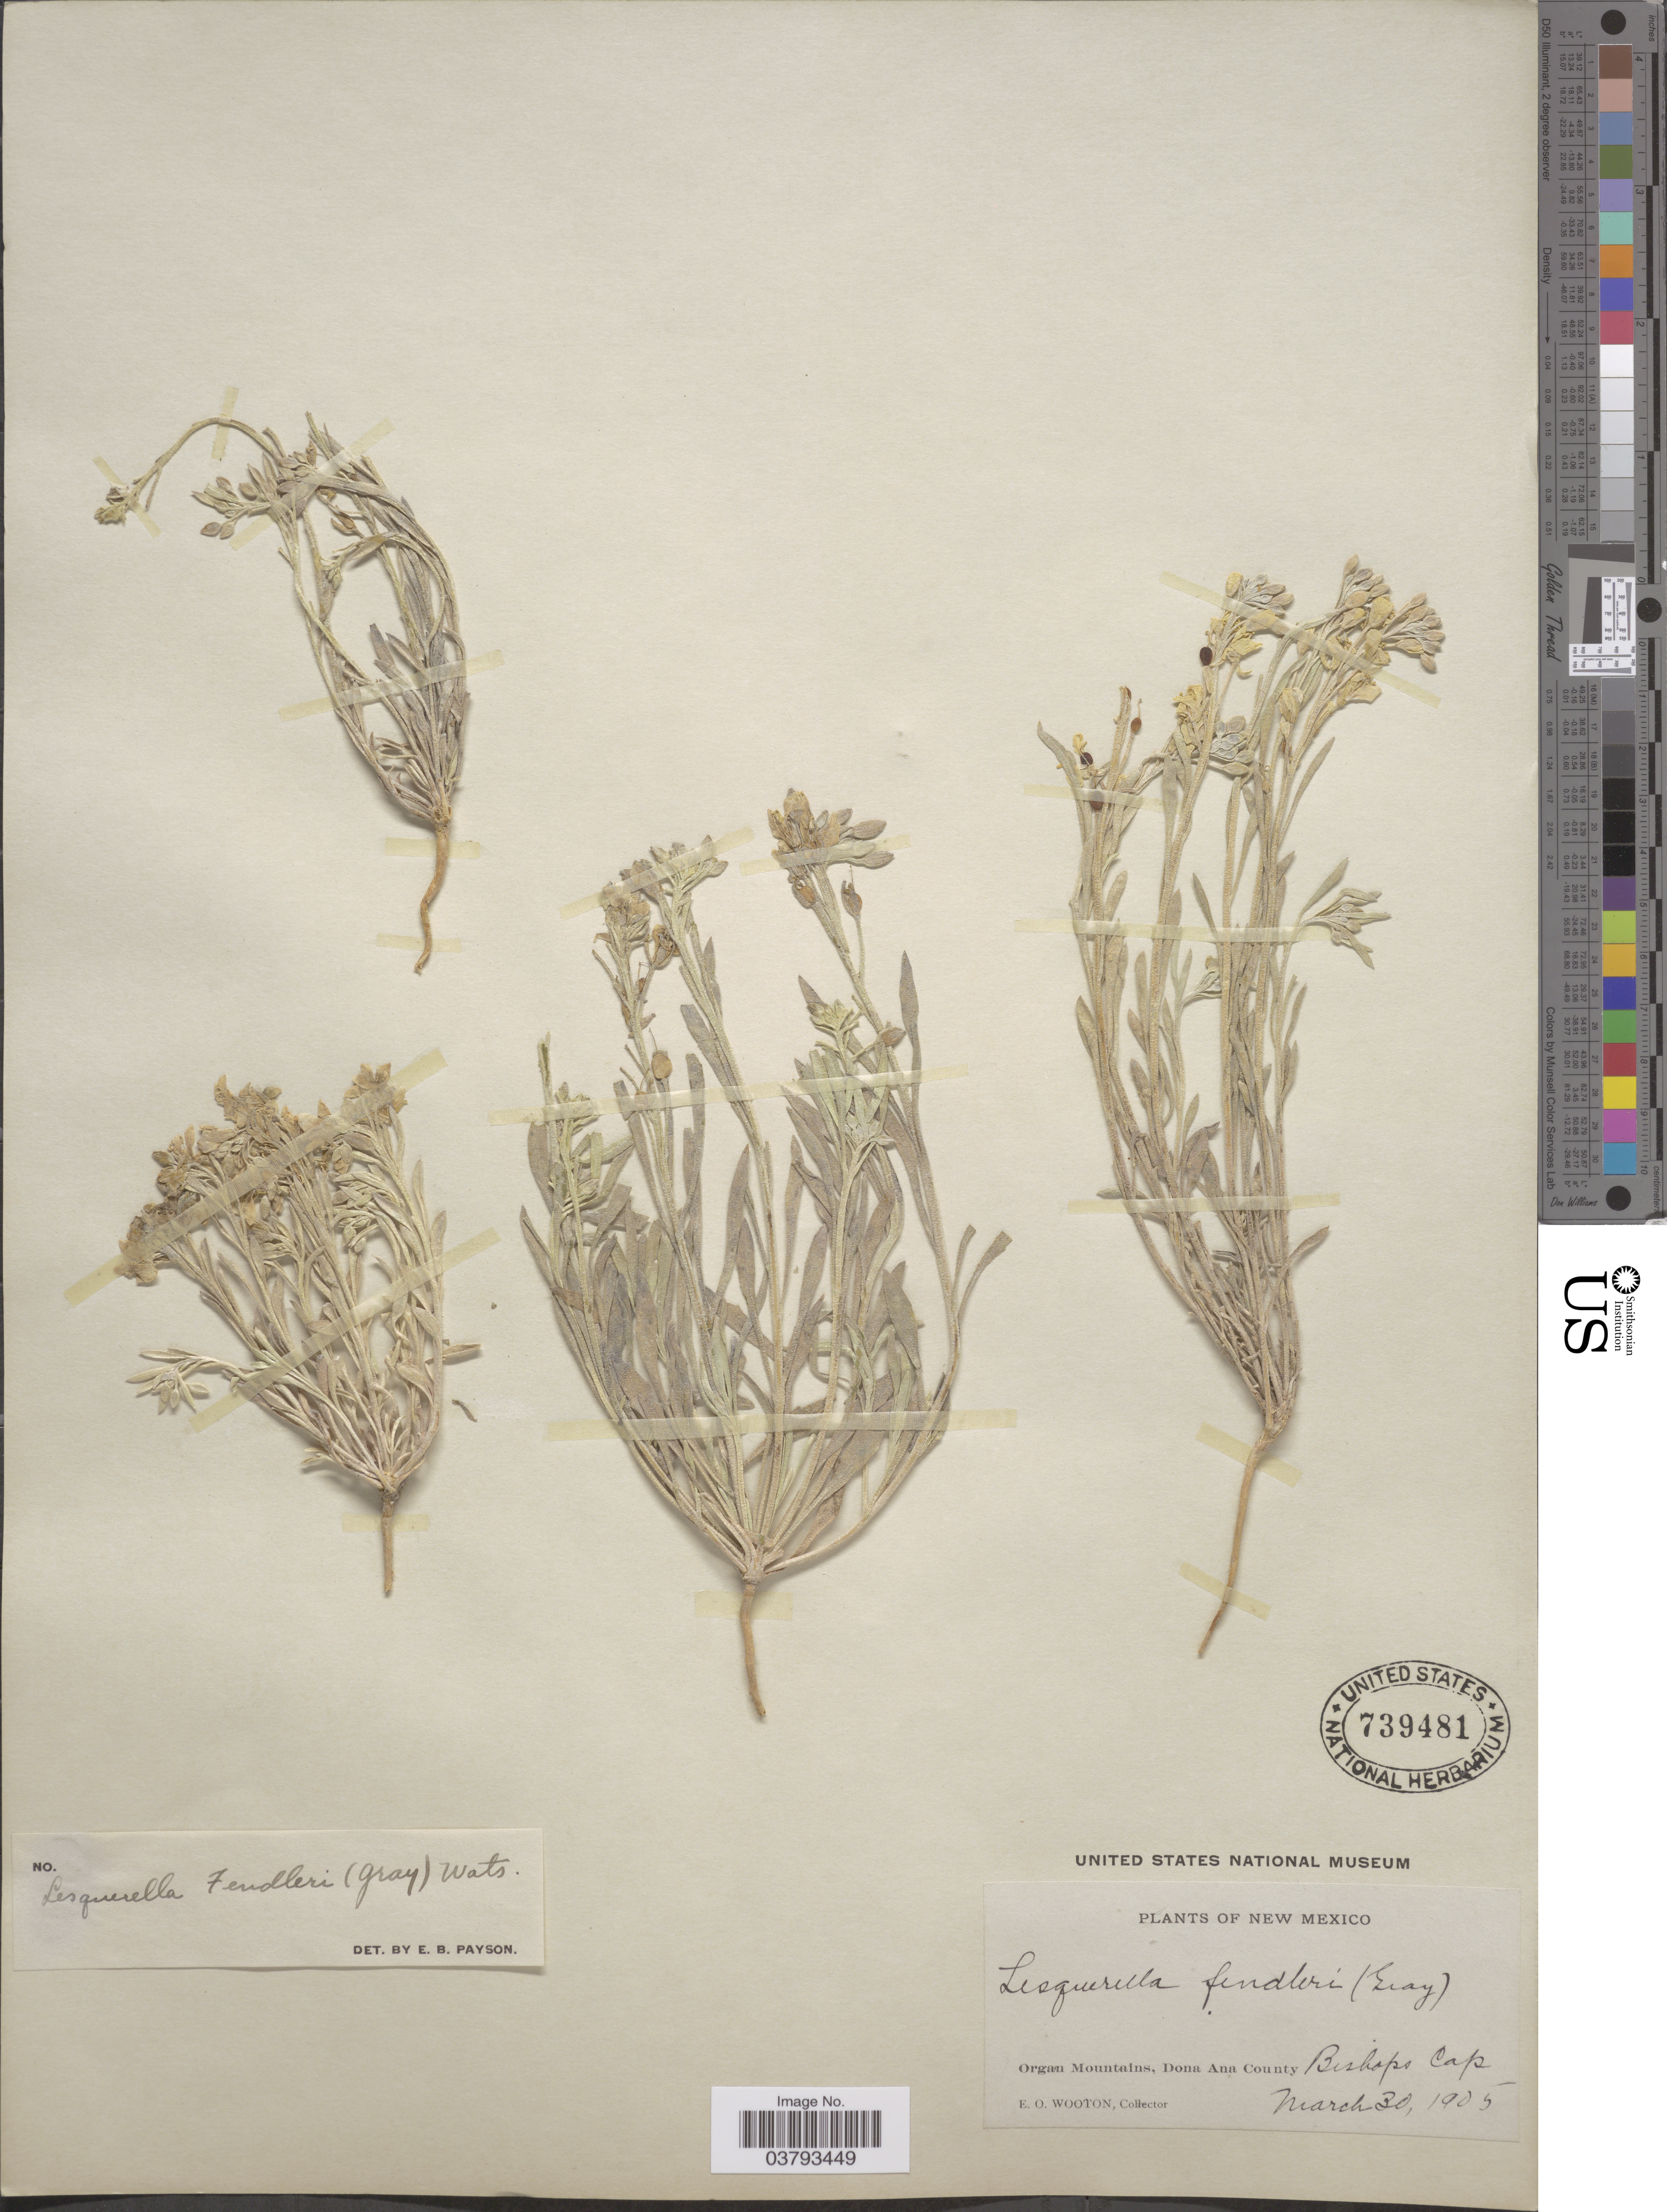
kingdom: Plantae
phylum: Tracheophyta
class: Magnoliopsida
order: Brassicales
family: Brassicaceae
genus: Lesquerella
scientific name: Lesquerella fendleri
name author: (A. Gray) S. Watson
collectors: E. O. Wooton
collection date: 1905-03-30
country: United States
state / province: New Mexico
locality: Organ Mountains, Dona Ana County, Bishops Cap.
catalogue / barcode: US 739481